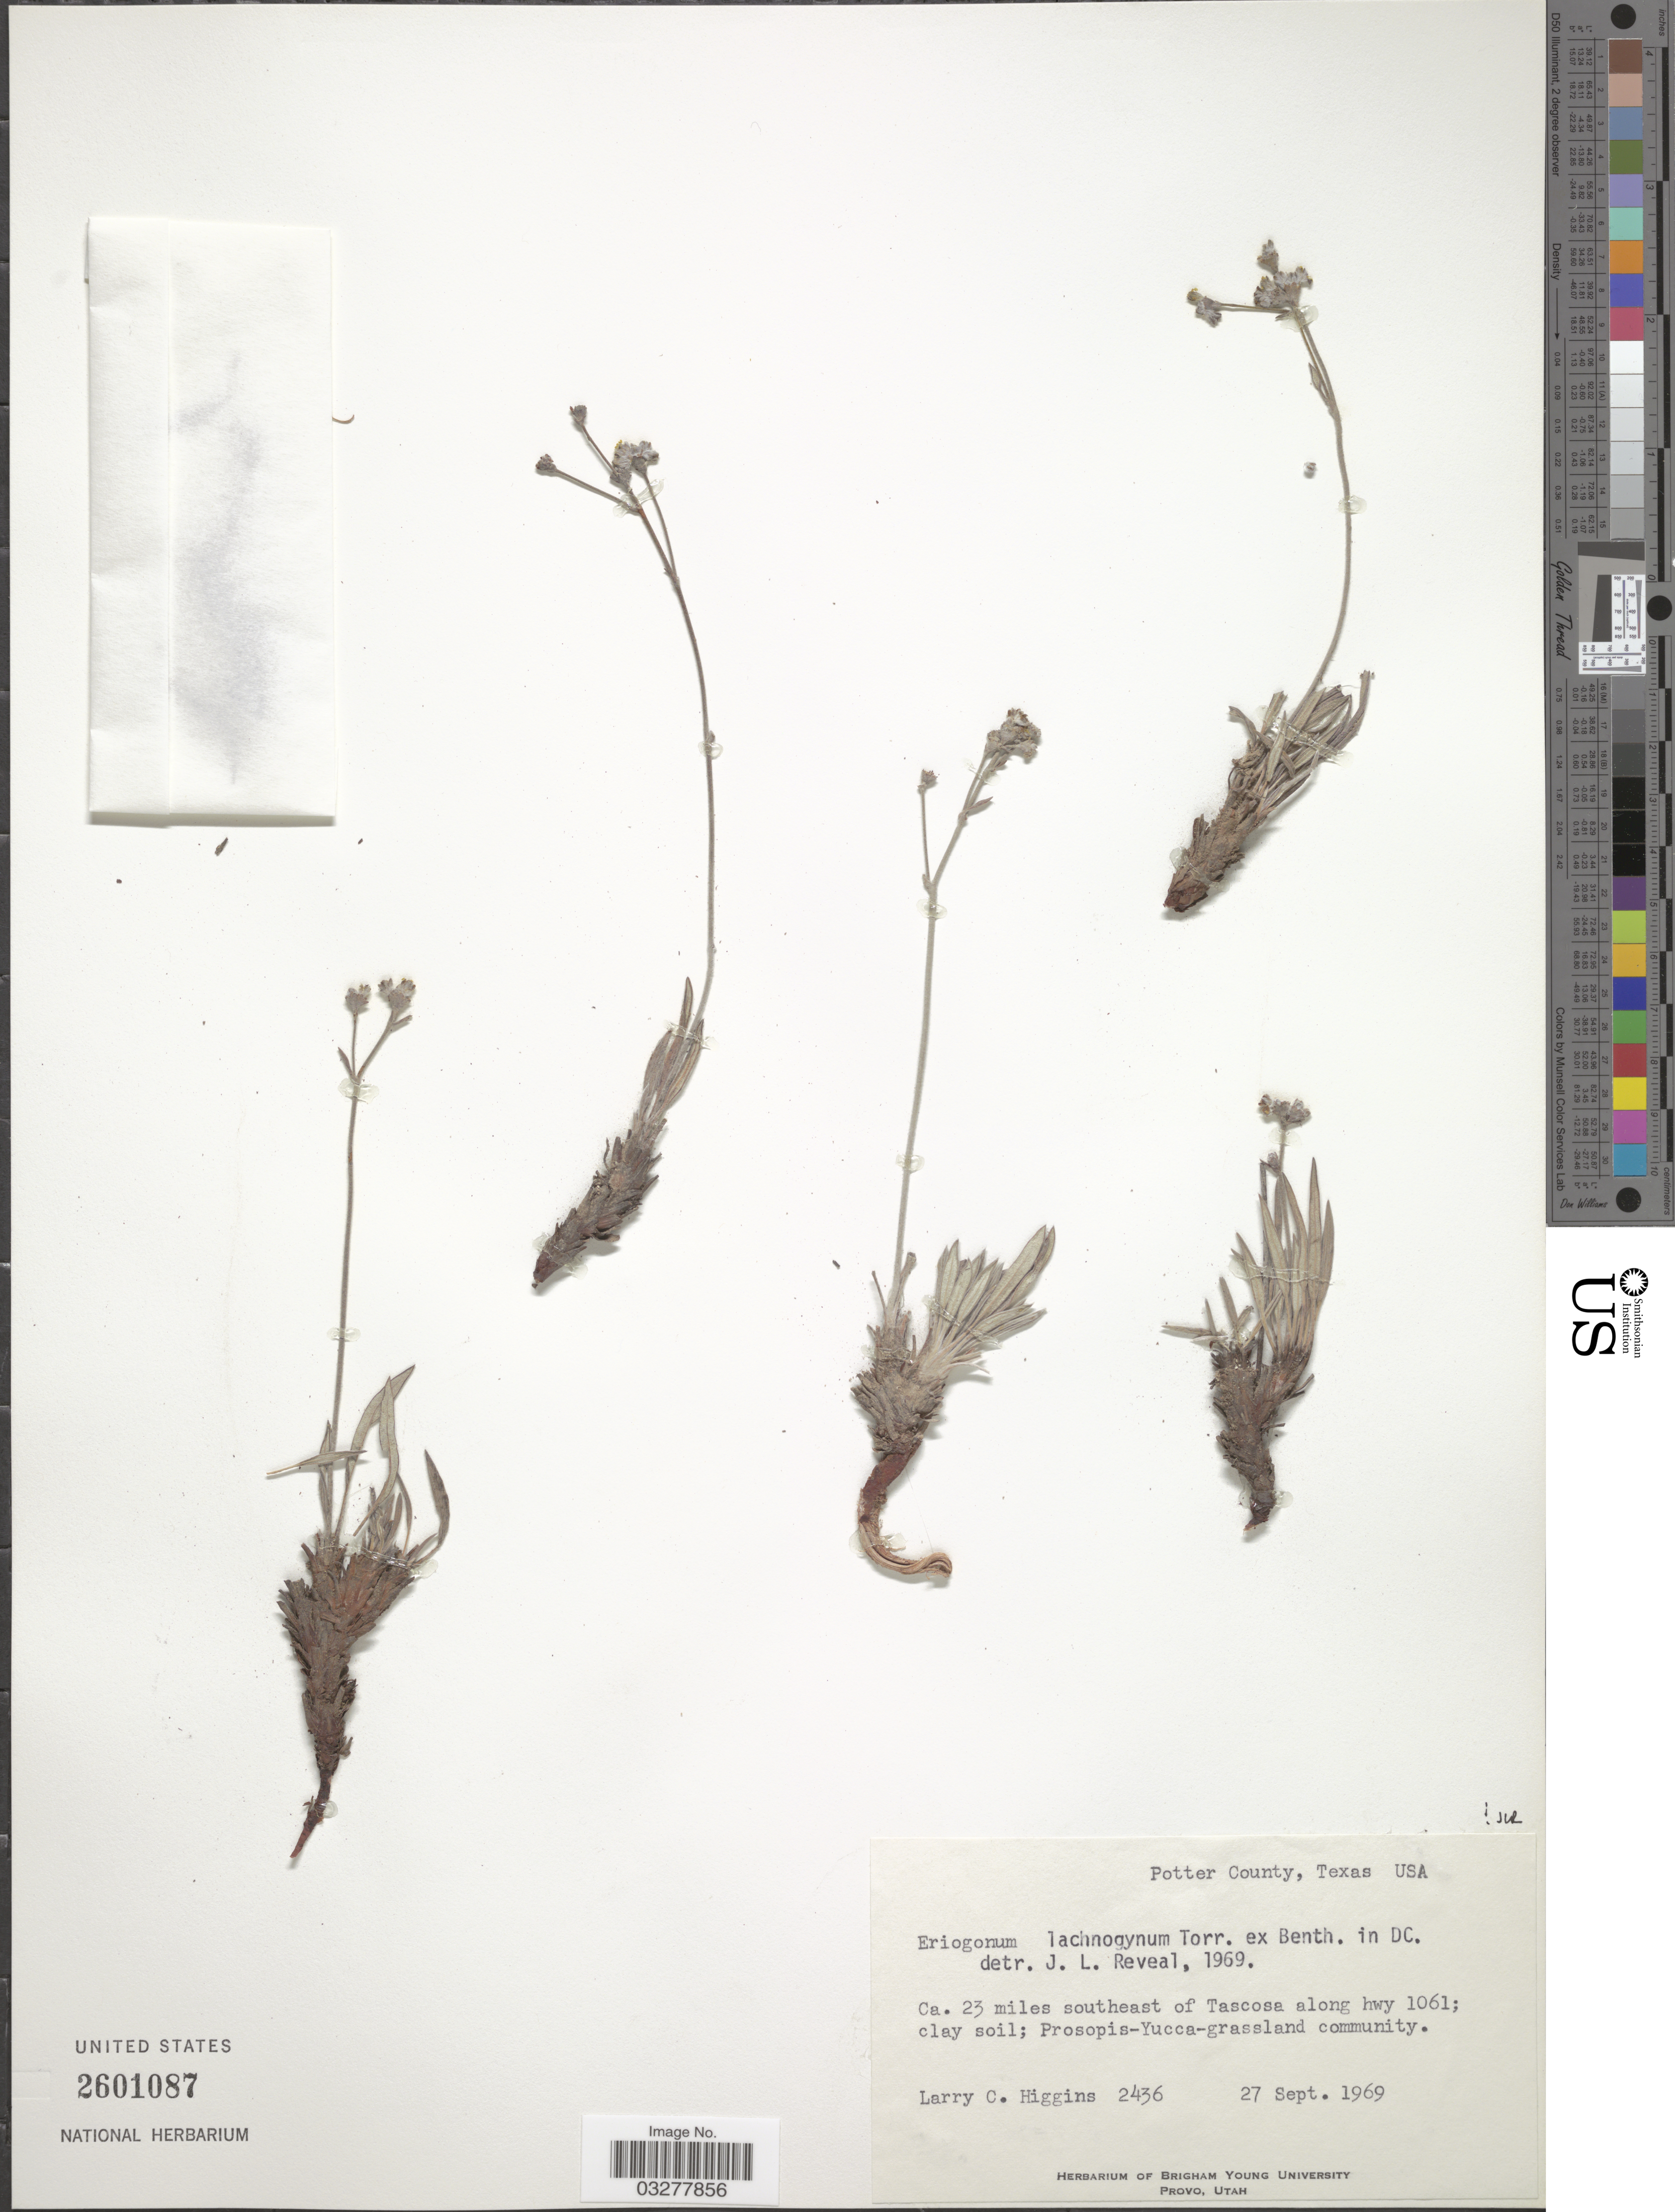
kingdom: Plantae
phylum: Tracheophyta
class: Magnoliopsida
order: Caryophyllales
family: Polygonaceae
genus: Eriogonum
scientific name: Eriogonum lachnogynum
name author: Torr. ex Benth.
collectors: L. Higgins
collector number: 2436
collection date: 1969-09-27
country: United States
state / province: Texas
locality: Potter County, USA. Ca. 23 miles southeast of Tascosa along hwy 1061.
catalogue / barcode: US 2601087